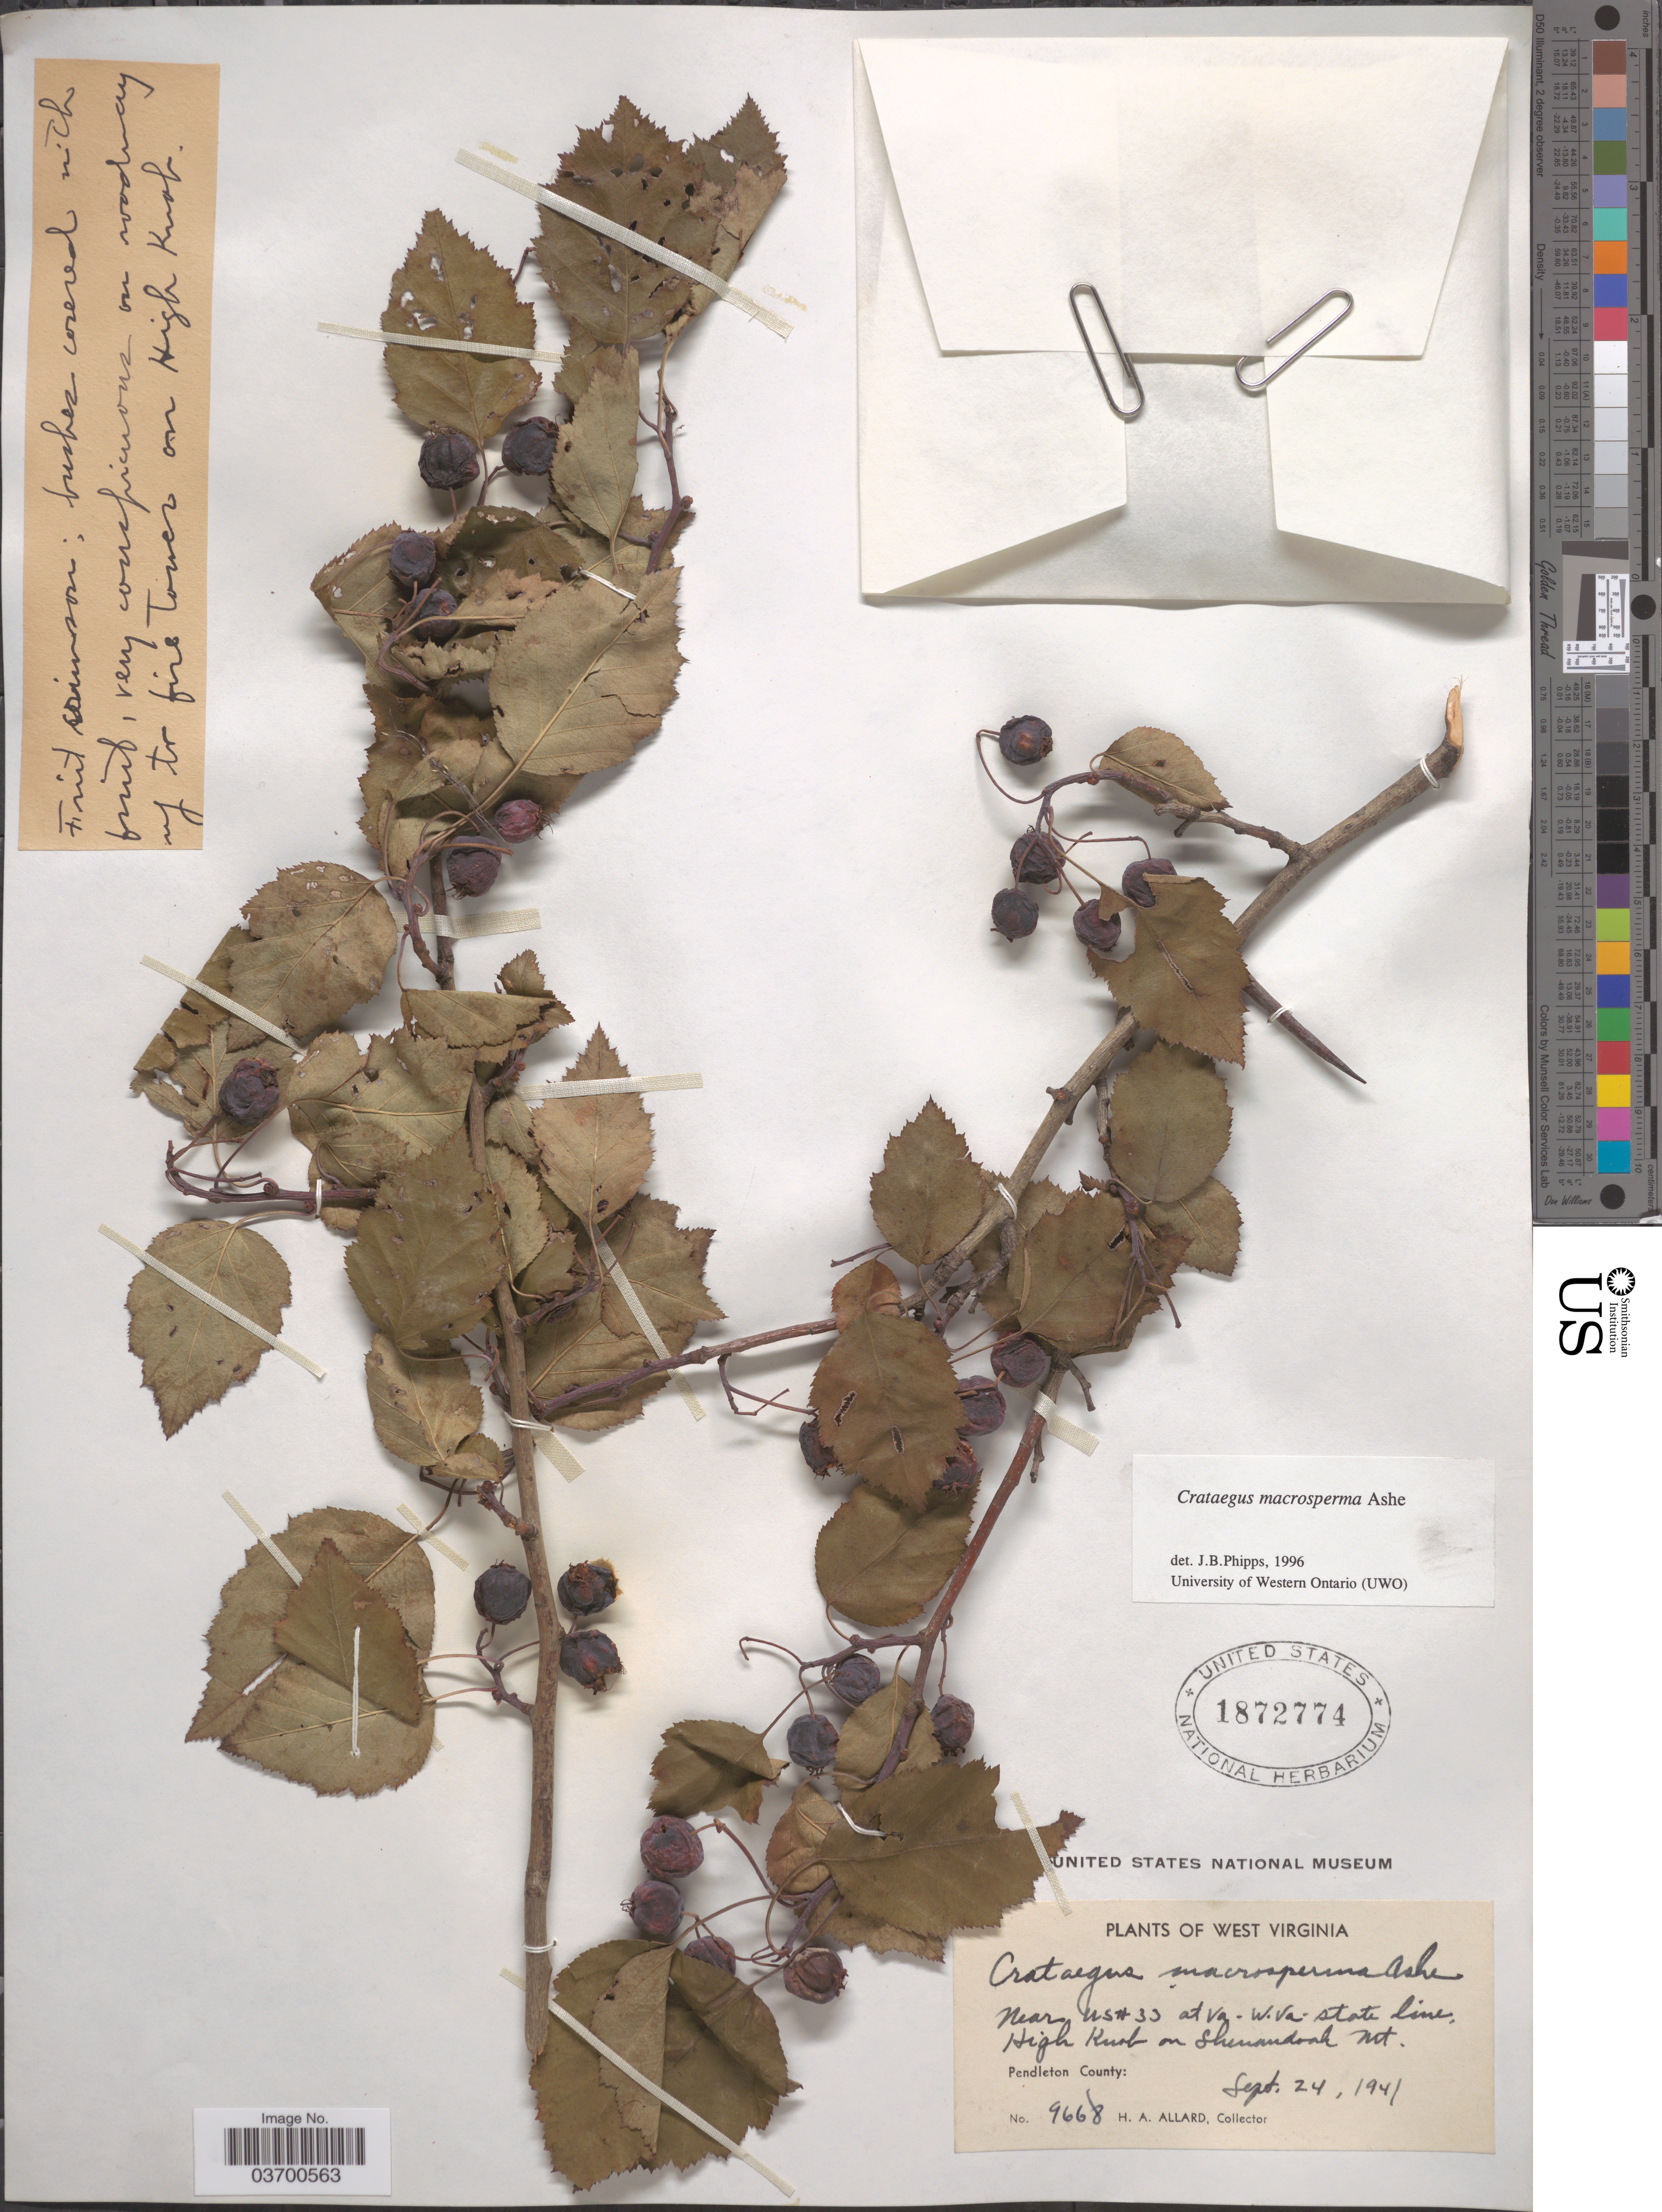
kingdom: Plantae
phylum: Tracheophyta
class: Magnoliopsida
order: Rosales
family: Rosaceae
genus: Crataegus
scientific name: Crataegus macrosperma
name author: Ashe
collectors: H. A. Allard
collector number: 9668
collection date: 1941-09-24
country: United States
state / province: West Virginia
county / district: Pendleton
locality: Near US # 33 at Va - W. Va state line, High Knob on Shenandoah Mt. Pendleton County.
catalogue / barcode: US 1872774